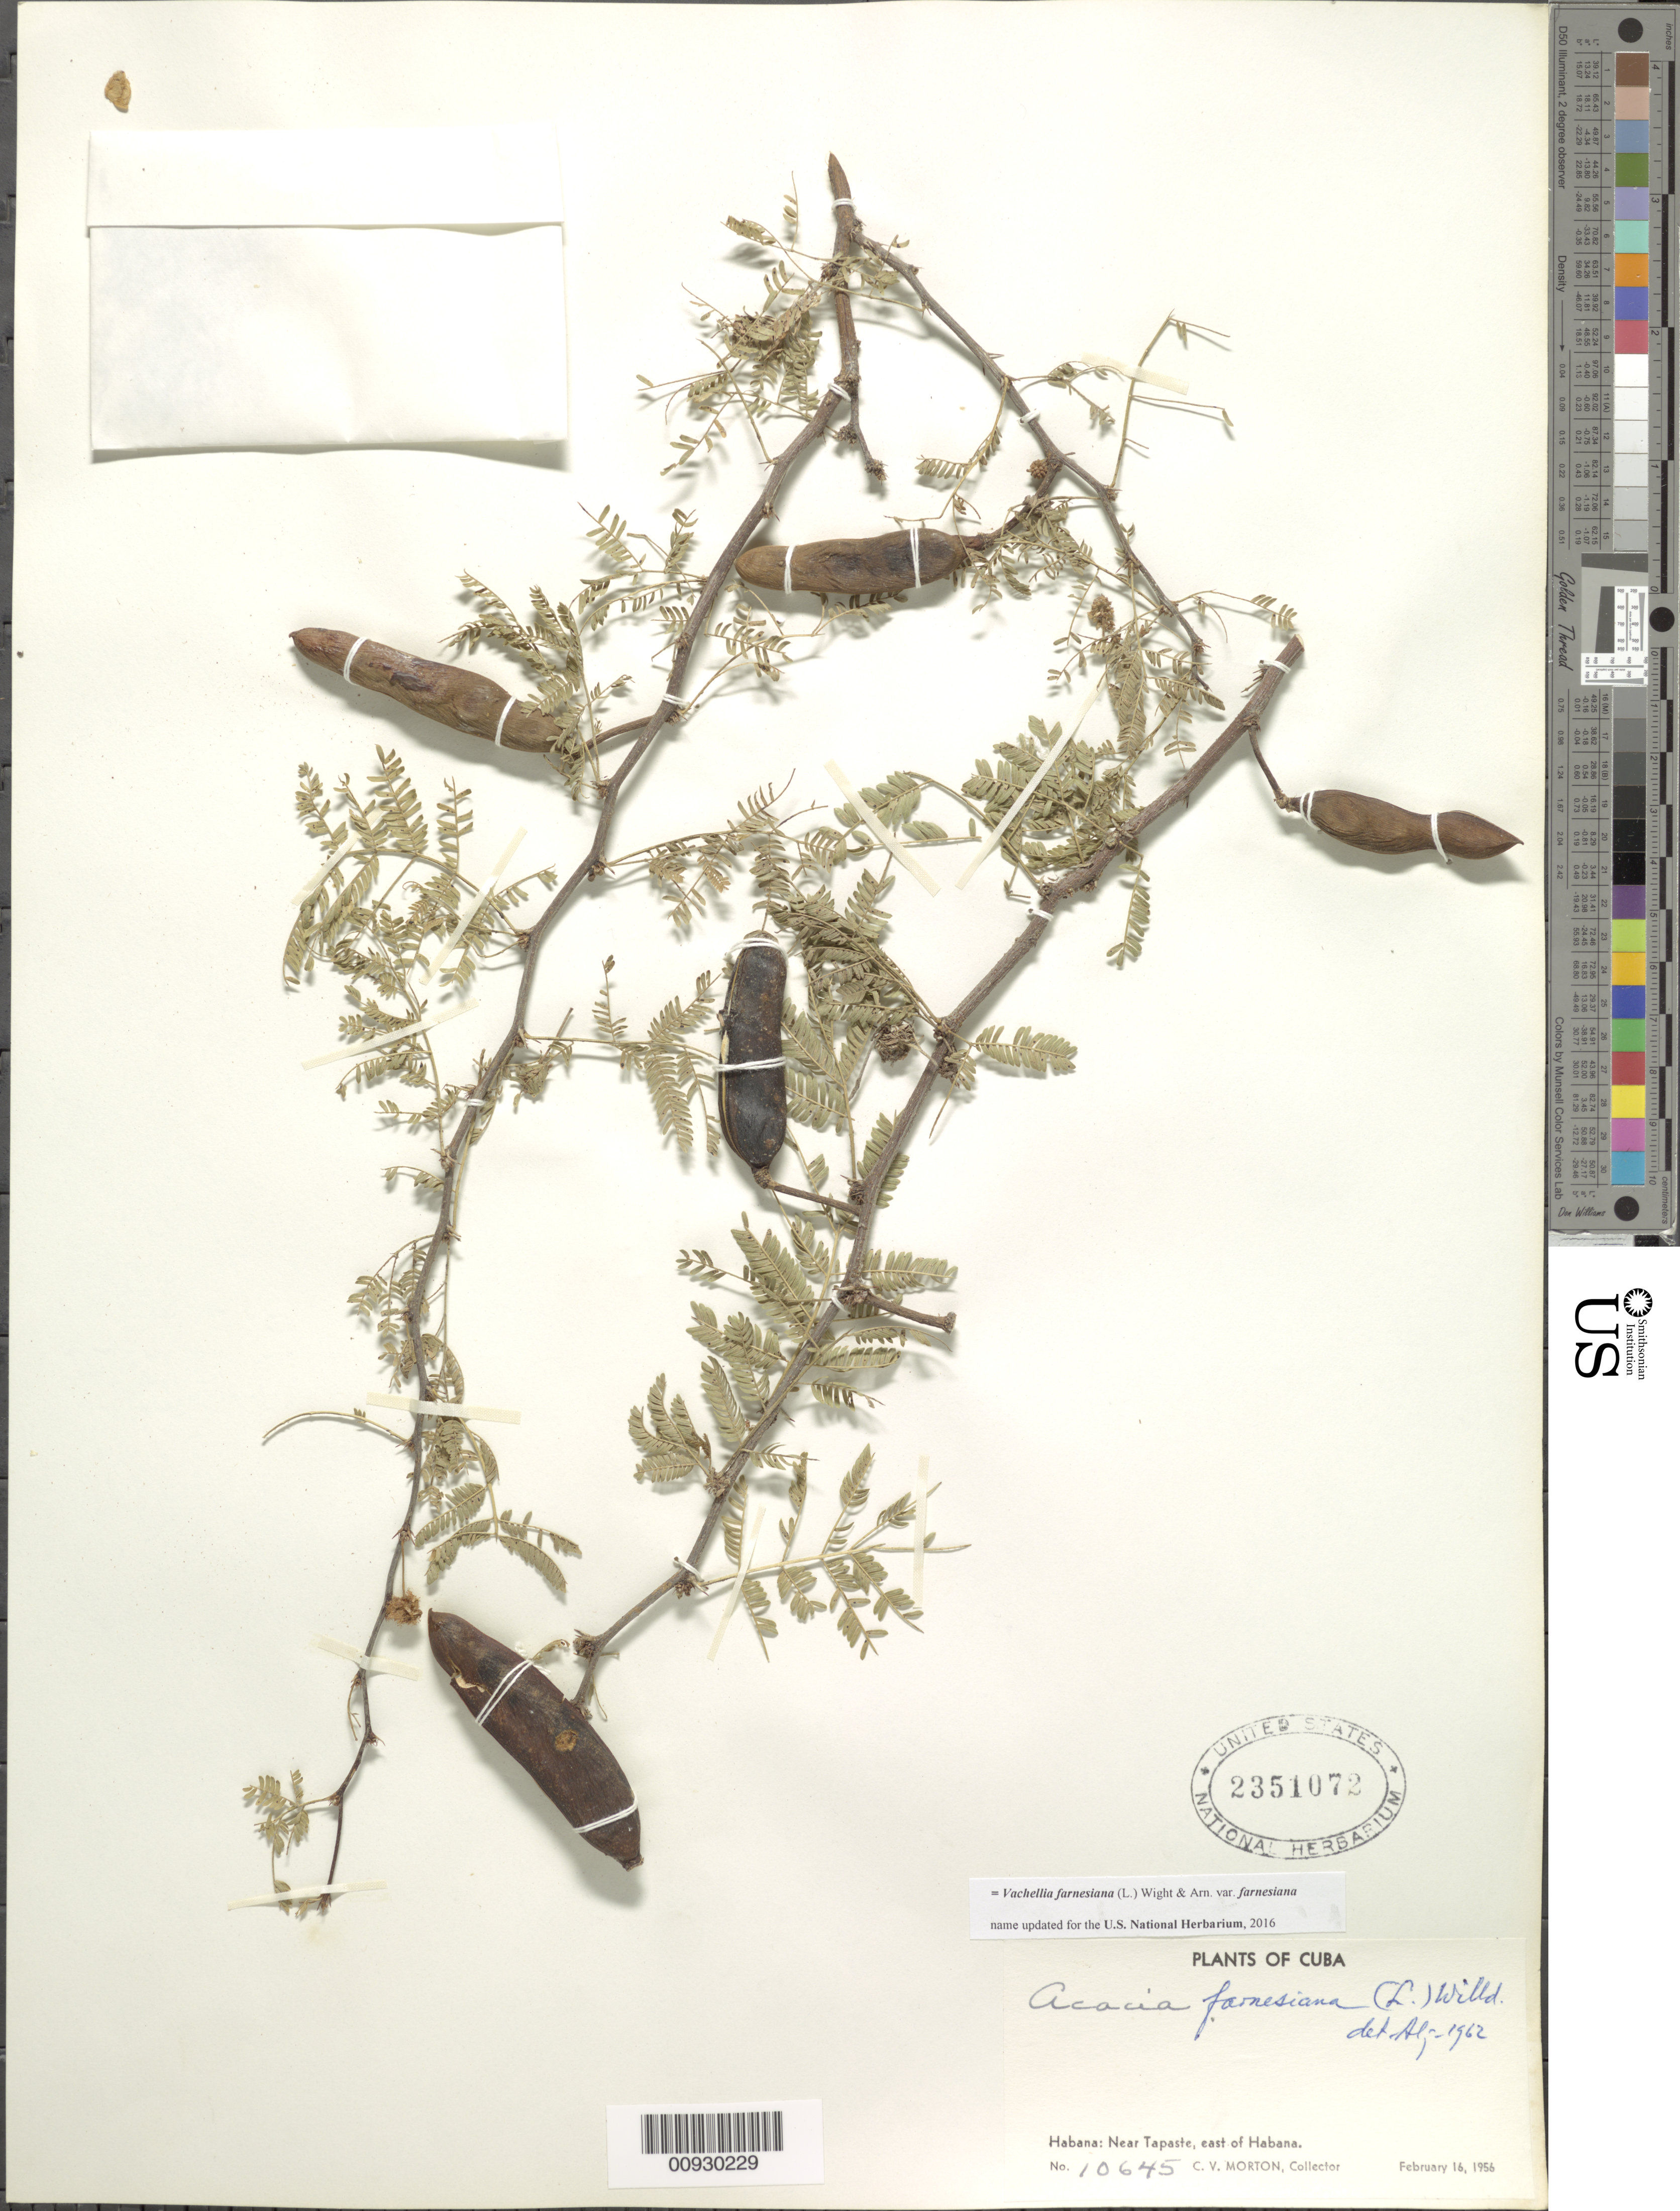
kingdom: Plantae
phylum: Tracheophyta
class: Magnoliopsida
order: Fabales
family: Fabaceae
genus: Vachellia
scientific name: Vachellia farnesiana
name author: (L.) Wight & Arn.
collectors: C. V. Morton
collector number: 10645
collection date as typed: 16 Feb 1956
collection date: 1956-02-16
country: Cuba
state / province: La Habana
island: Cuba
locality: Near Tapaste, east of Habana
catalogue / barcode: US 2351072